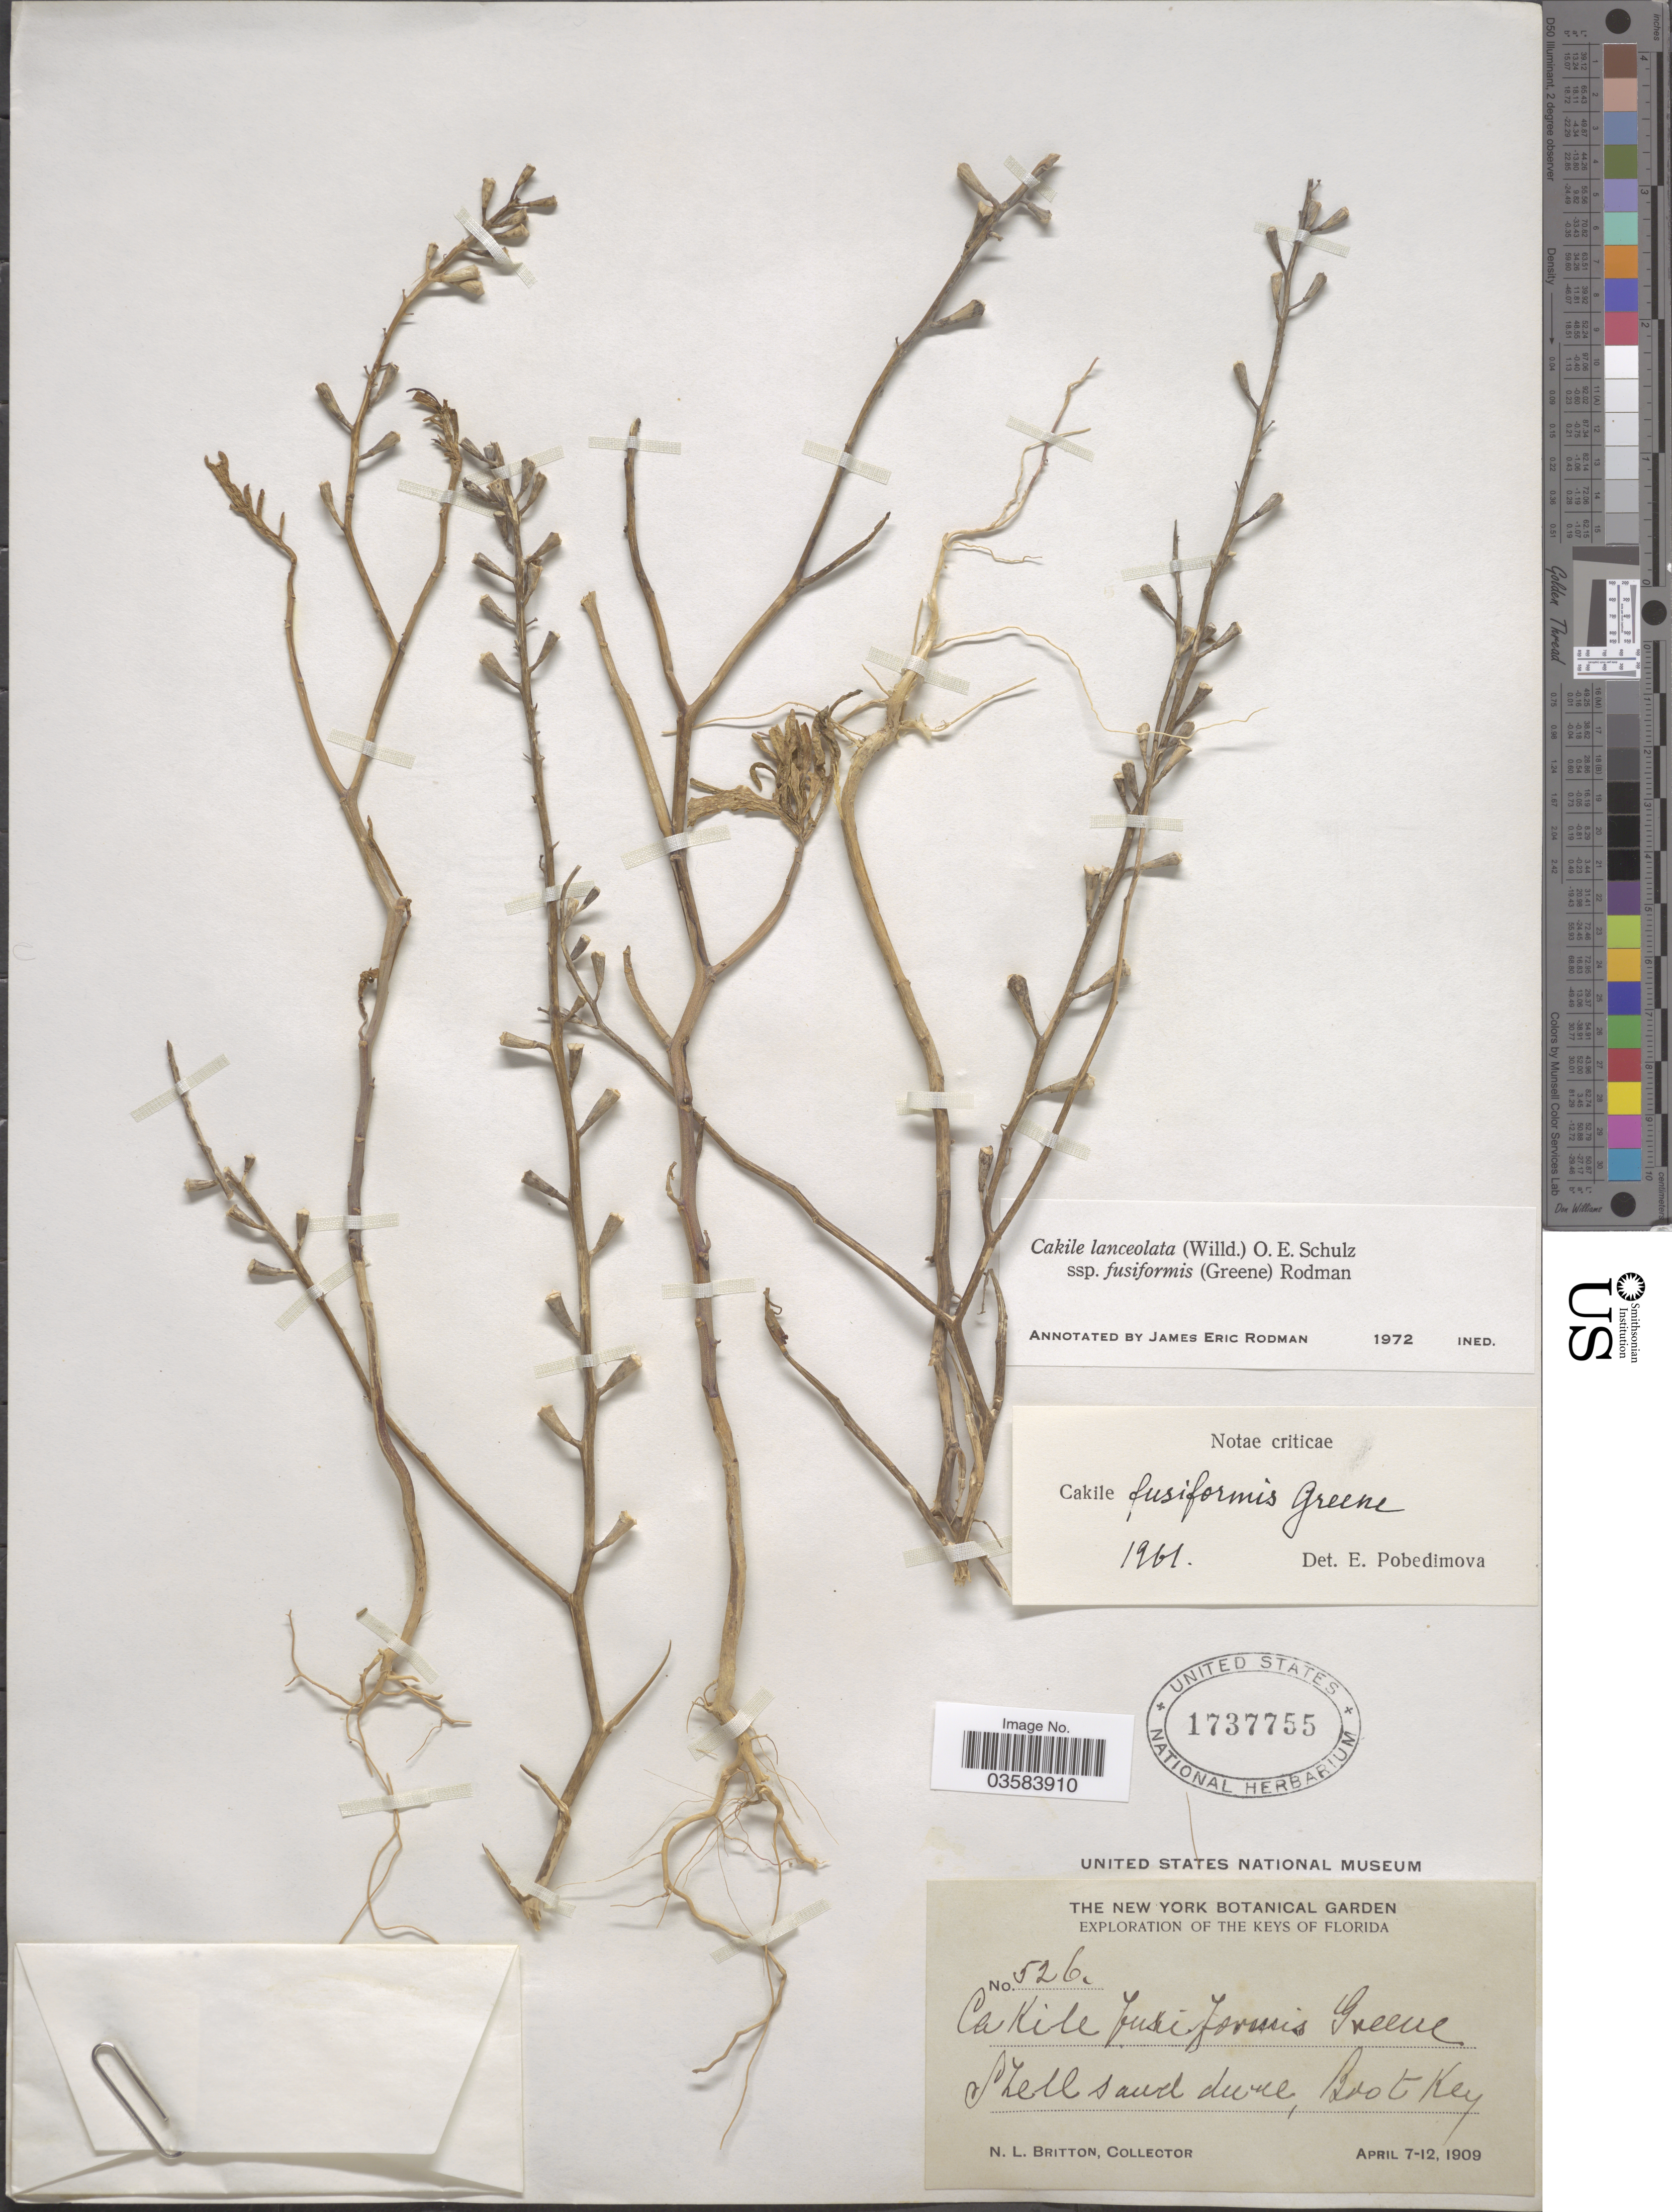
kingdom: Plantae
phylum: Tracheophyta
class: Magnoliopsida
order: Brassicales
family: Brassicaceae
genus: Cakile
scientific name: Cakile lanceolata subsp. fusiformis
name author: (Greene) Rodman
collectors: N. Britton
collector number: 526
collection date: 1909-04-07/1909-04-12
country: United States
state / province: Florida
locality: Exploration of The Keys of Florida. Shell sand dune, Boot Key.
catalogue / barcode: US 1737755